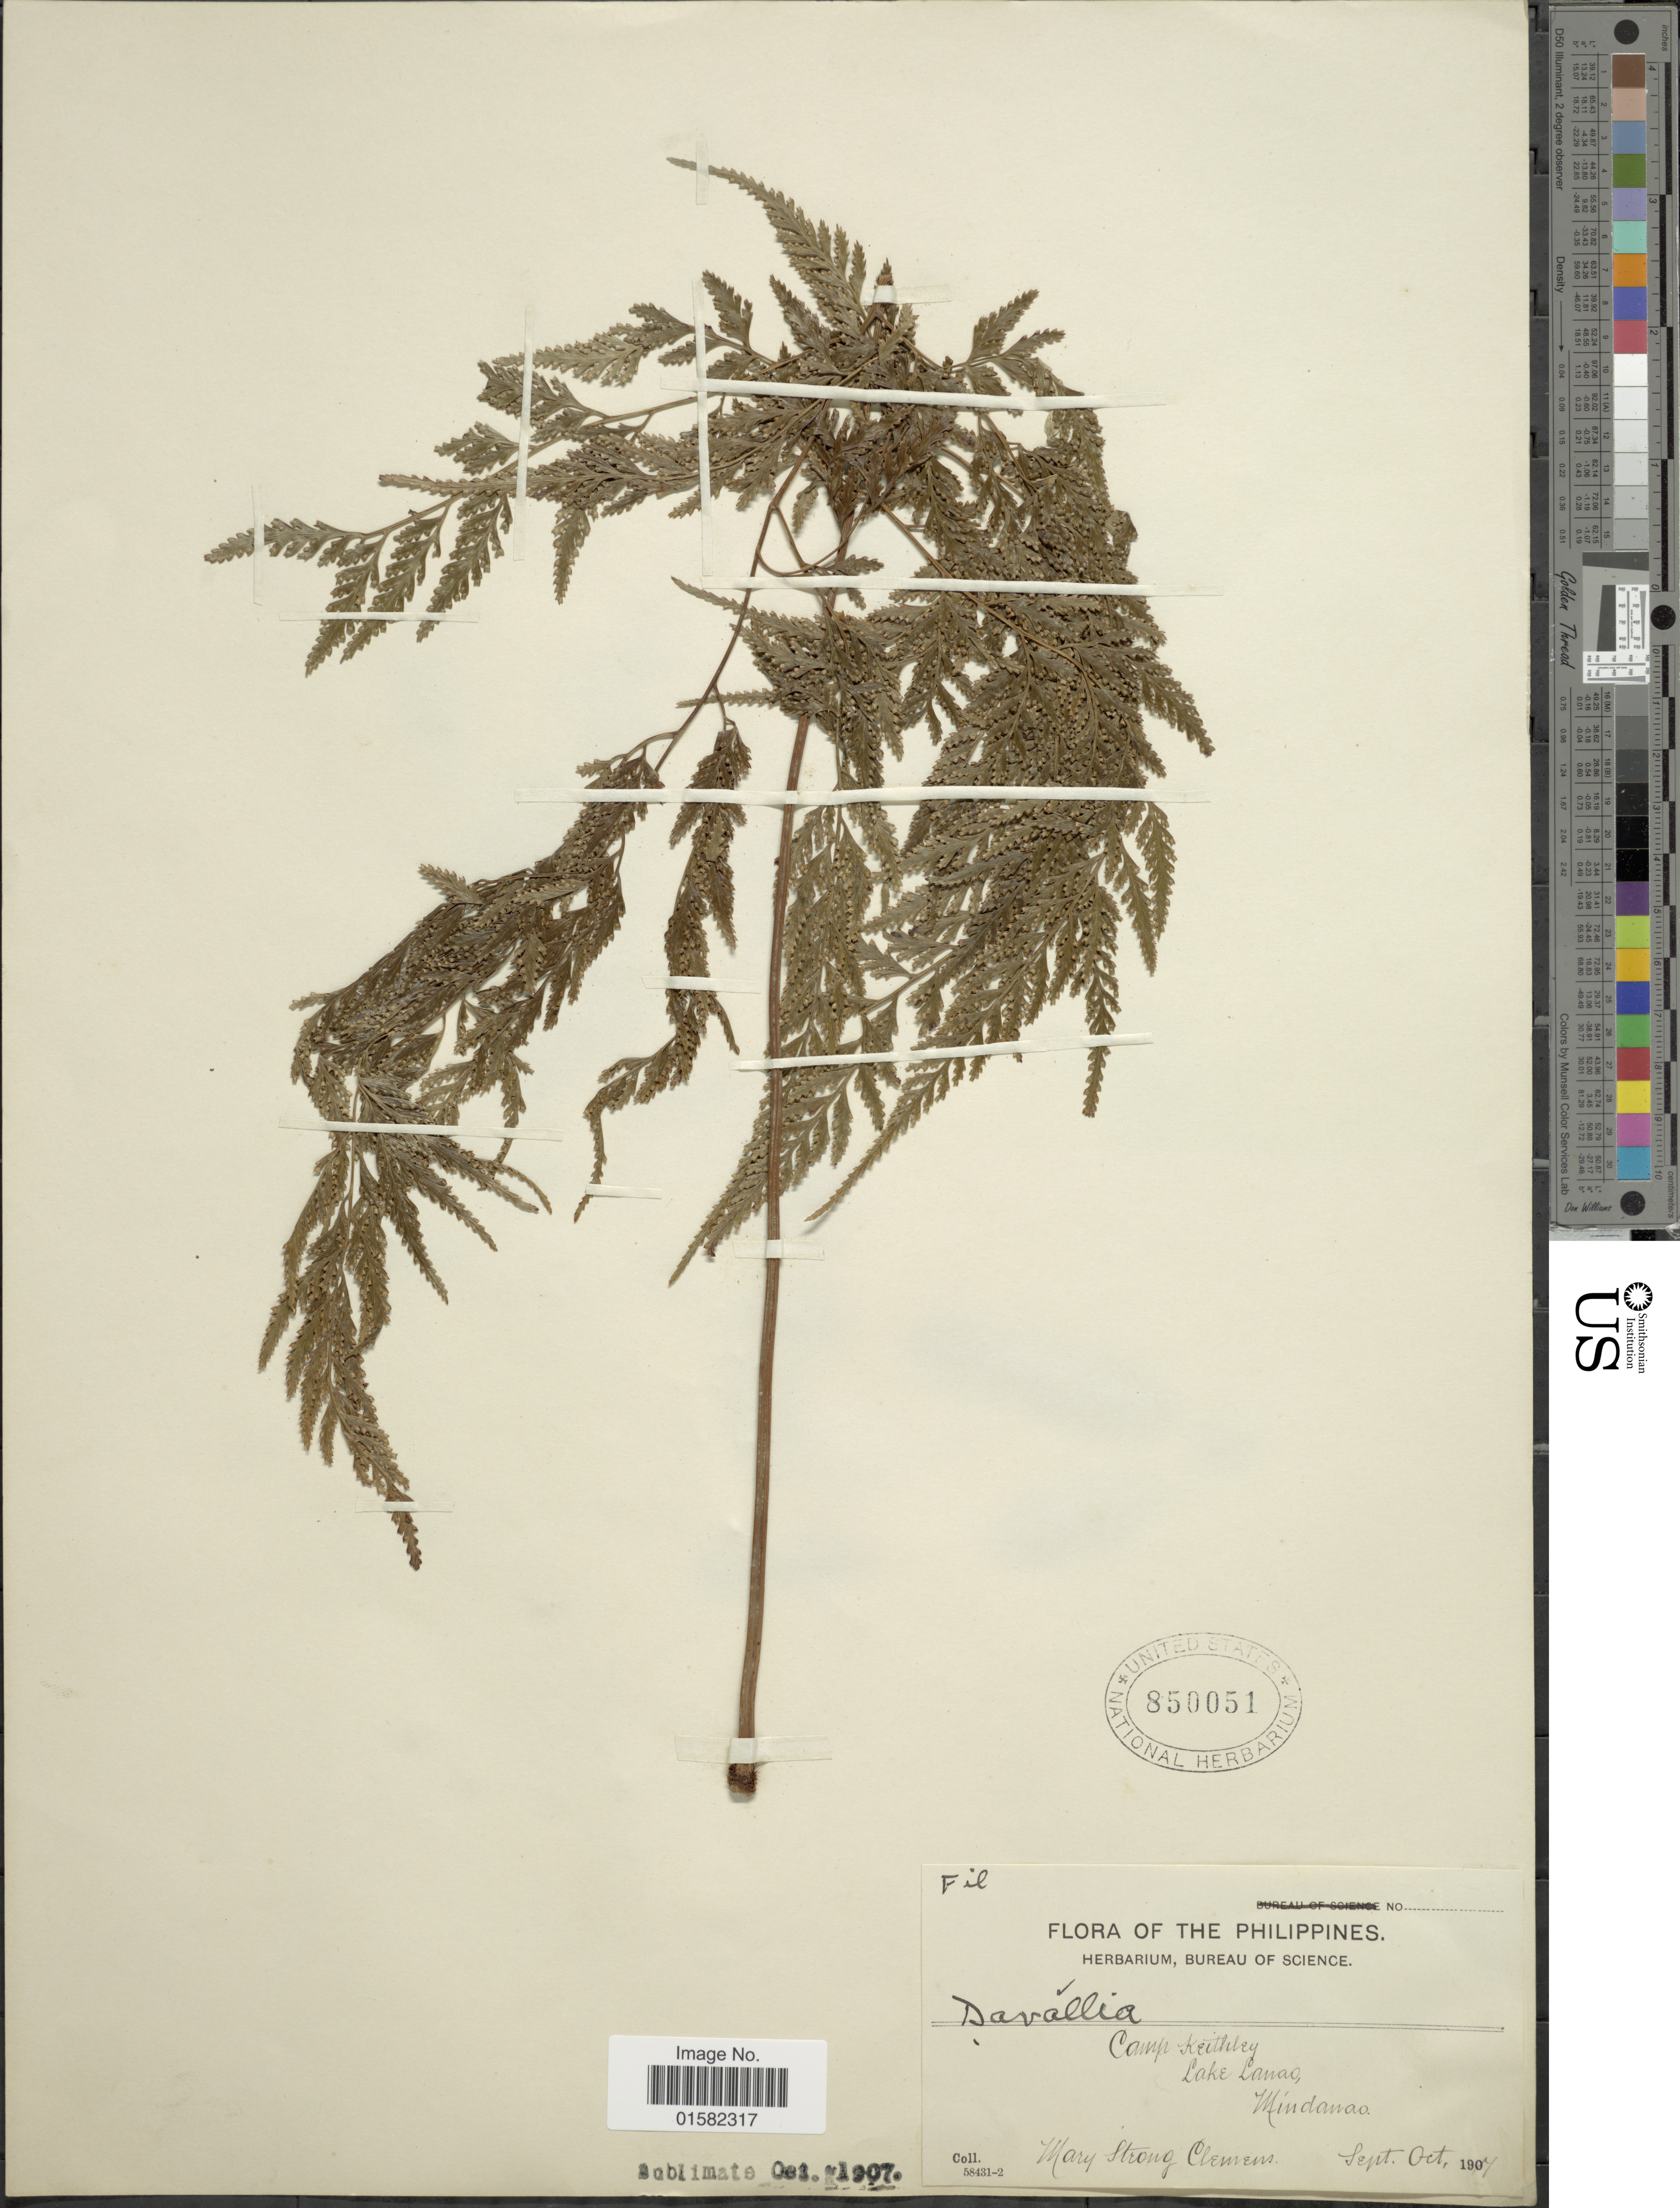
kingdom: Plantae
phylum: Tracheophyta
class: Polypodiopsida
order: Polypodiales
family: Davalliaceae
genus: Wibelia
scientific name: Wibelia denticulata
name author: (Burm. f.) M. Kato & Tsutsumi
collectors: M. S. Clemens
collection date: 1907-09/1907-10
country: Philippines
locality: Camp Keithley, Lake Lamoa, Mindanao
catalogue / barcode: US 850051